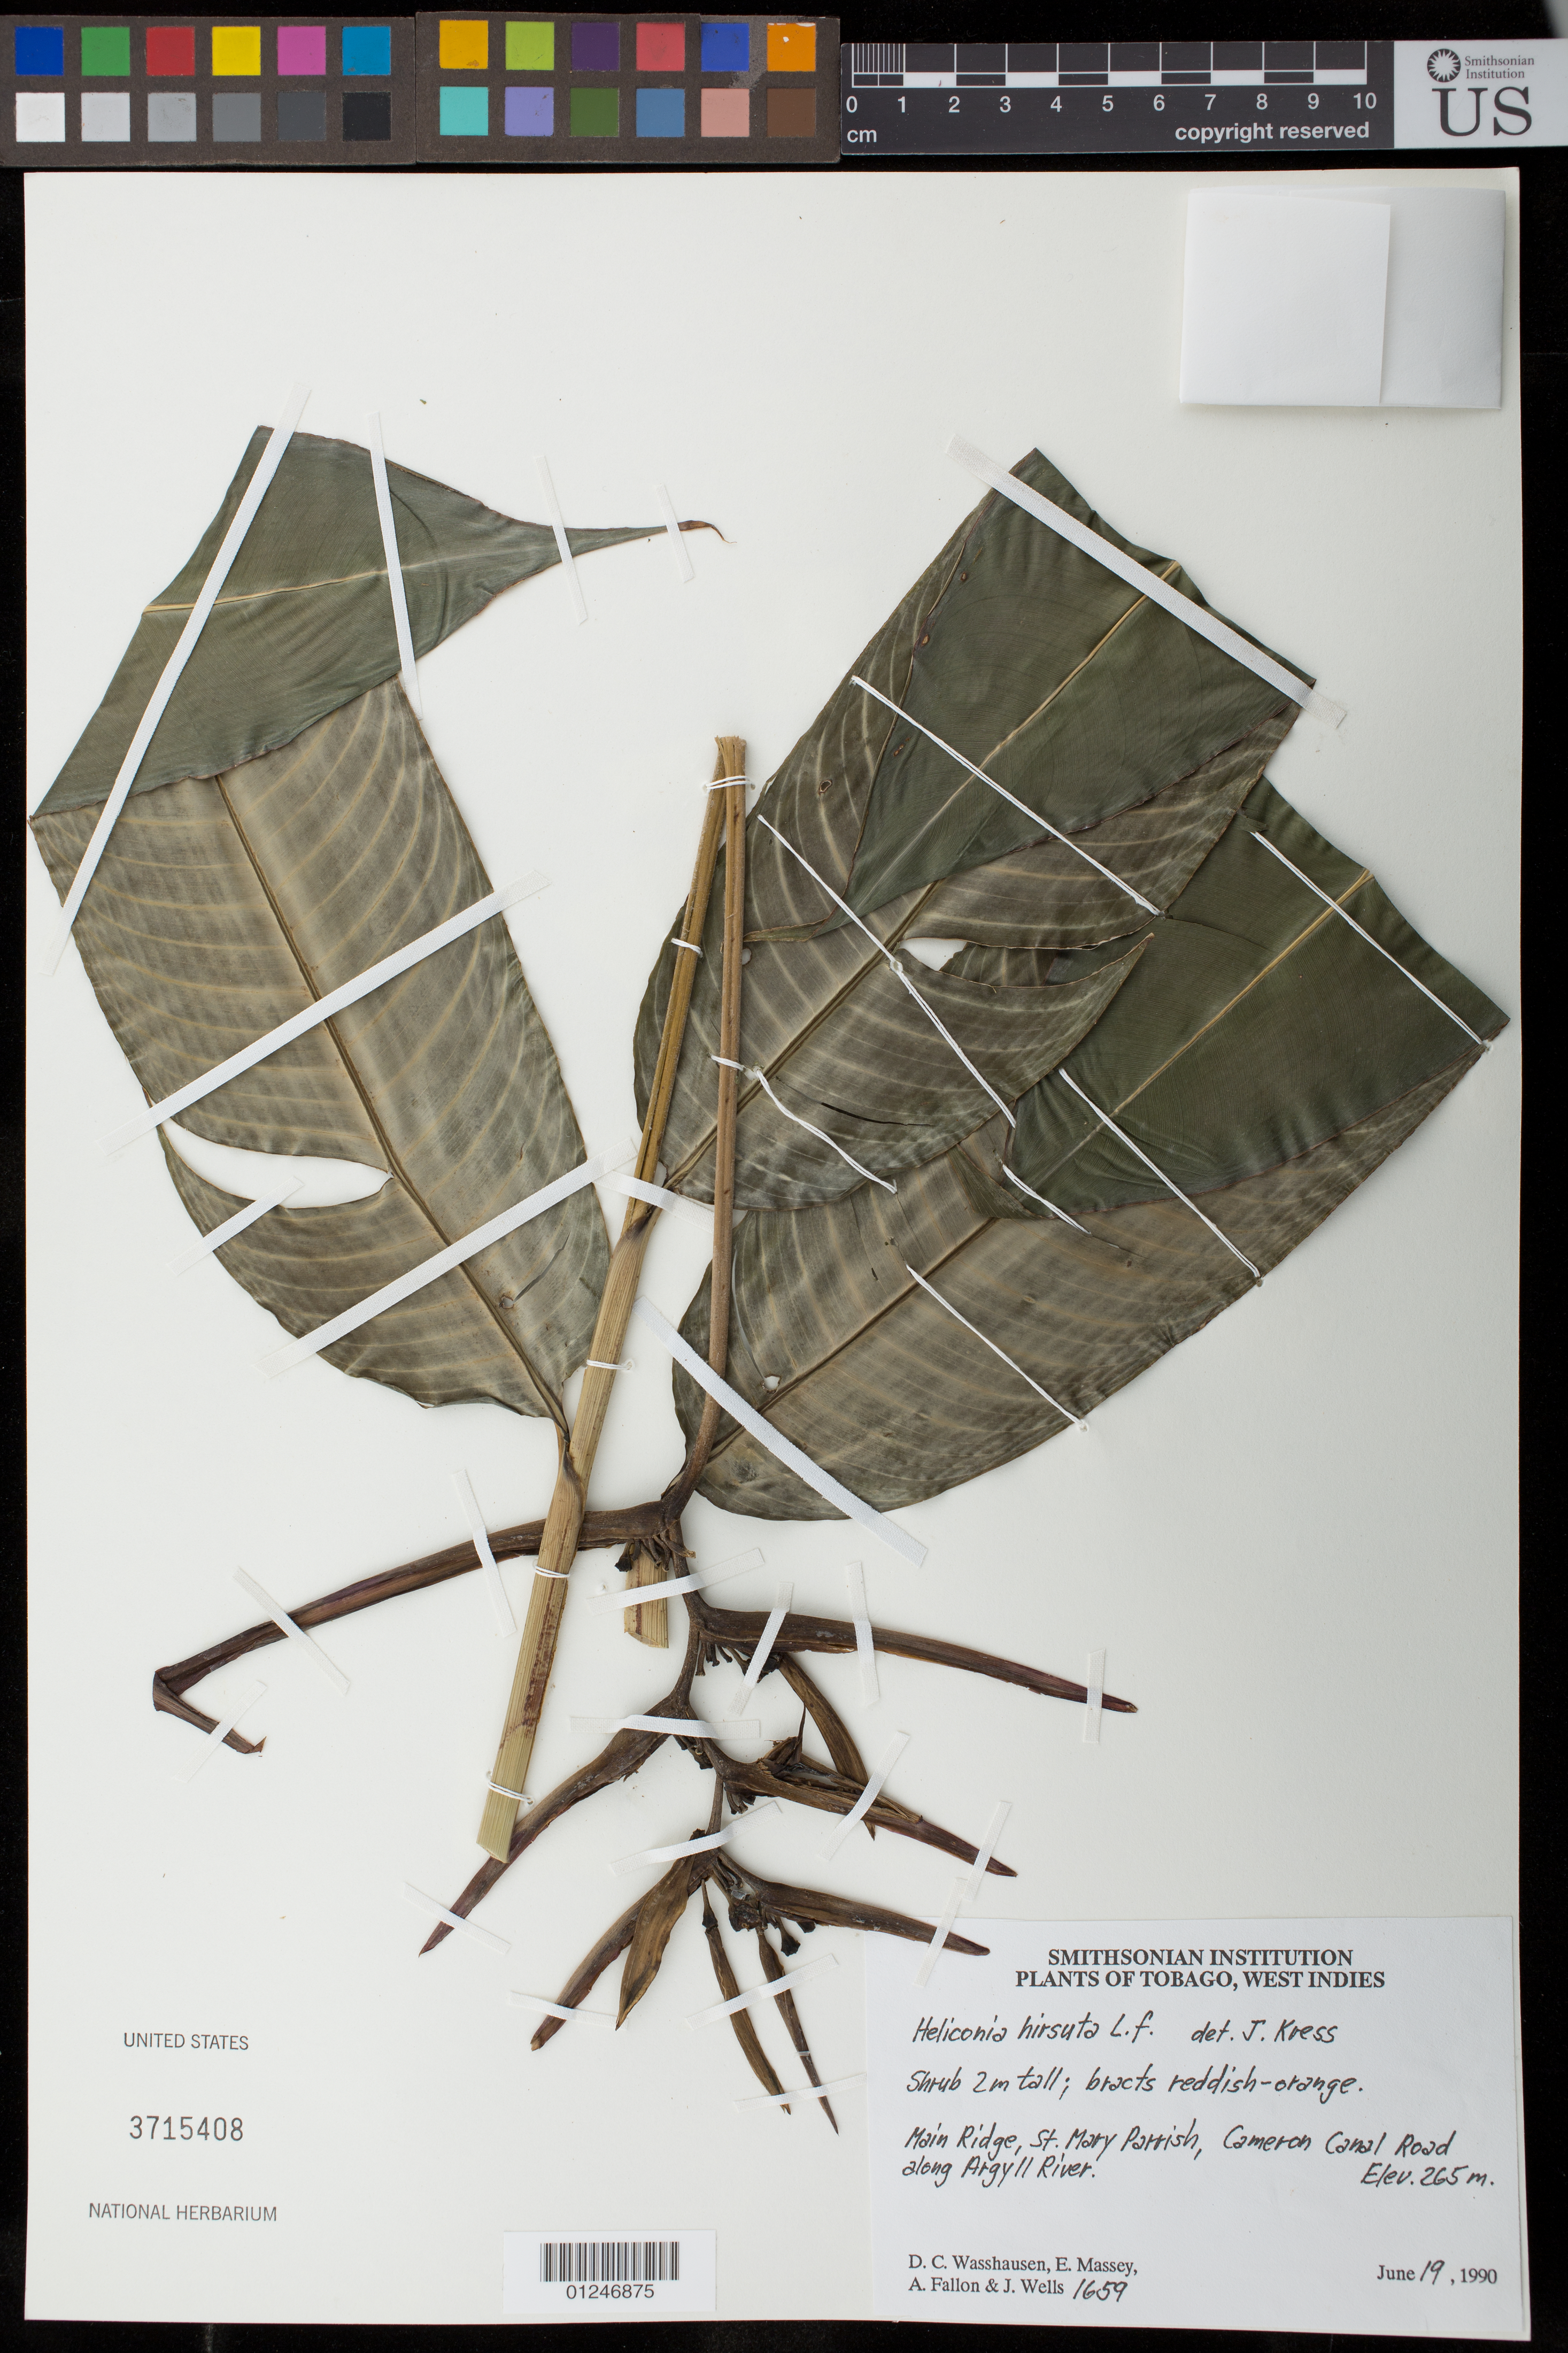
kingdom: Plantae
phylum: Tracheophyta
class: Liliopsida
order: Zingiberales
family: Heliconiaceae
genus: Heliconia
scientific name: Heliconia hirsuta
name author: L. f.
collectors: D. C. Wasshausen, E. Massey, A. Fallon & J. Wells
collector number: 1659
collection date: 1990-06-19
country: Trinidad and Tobago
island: Tobago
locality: Main Ridge, St. Mary Parish, Cameron Canal Road along Argyll River.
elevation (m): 265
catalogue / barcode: US 3715408